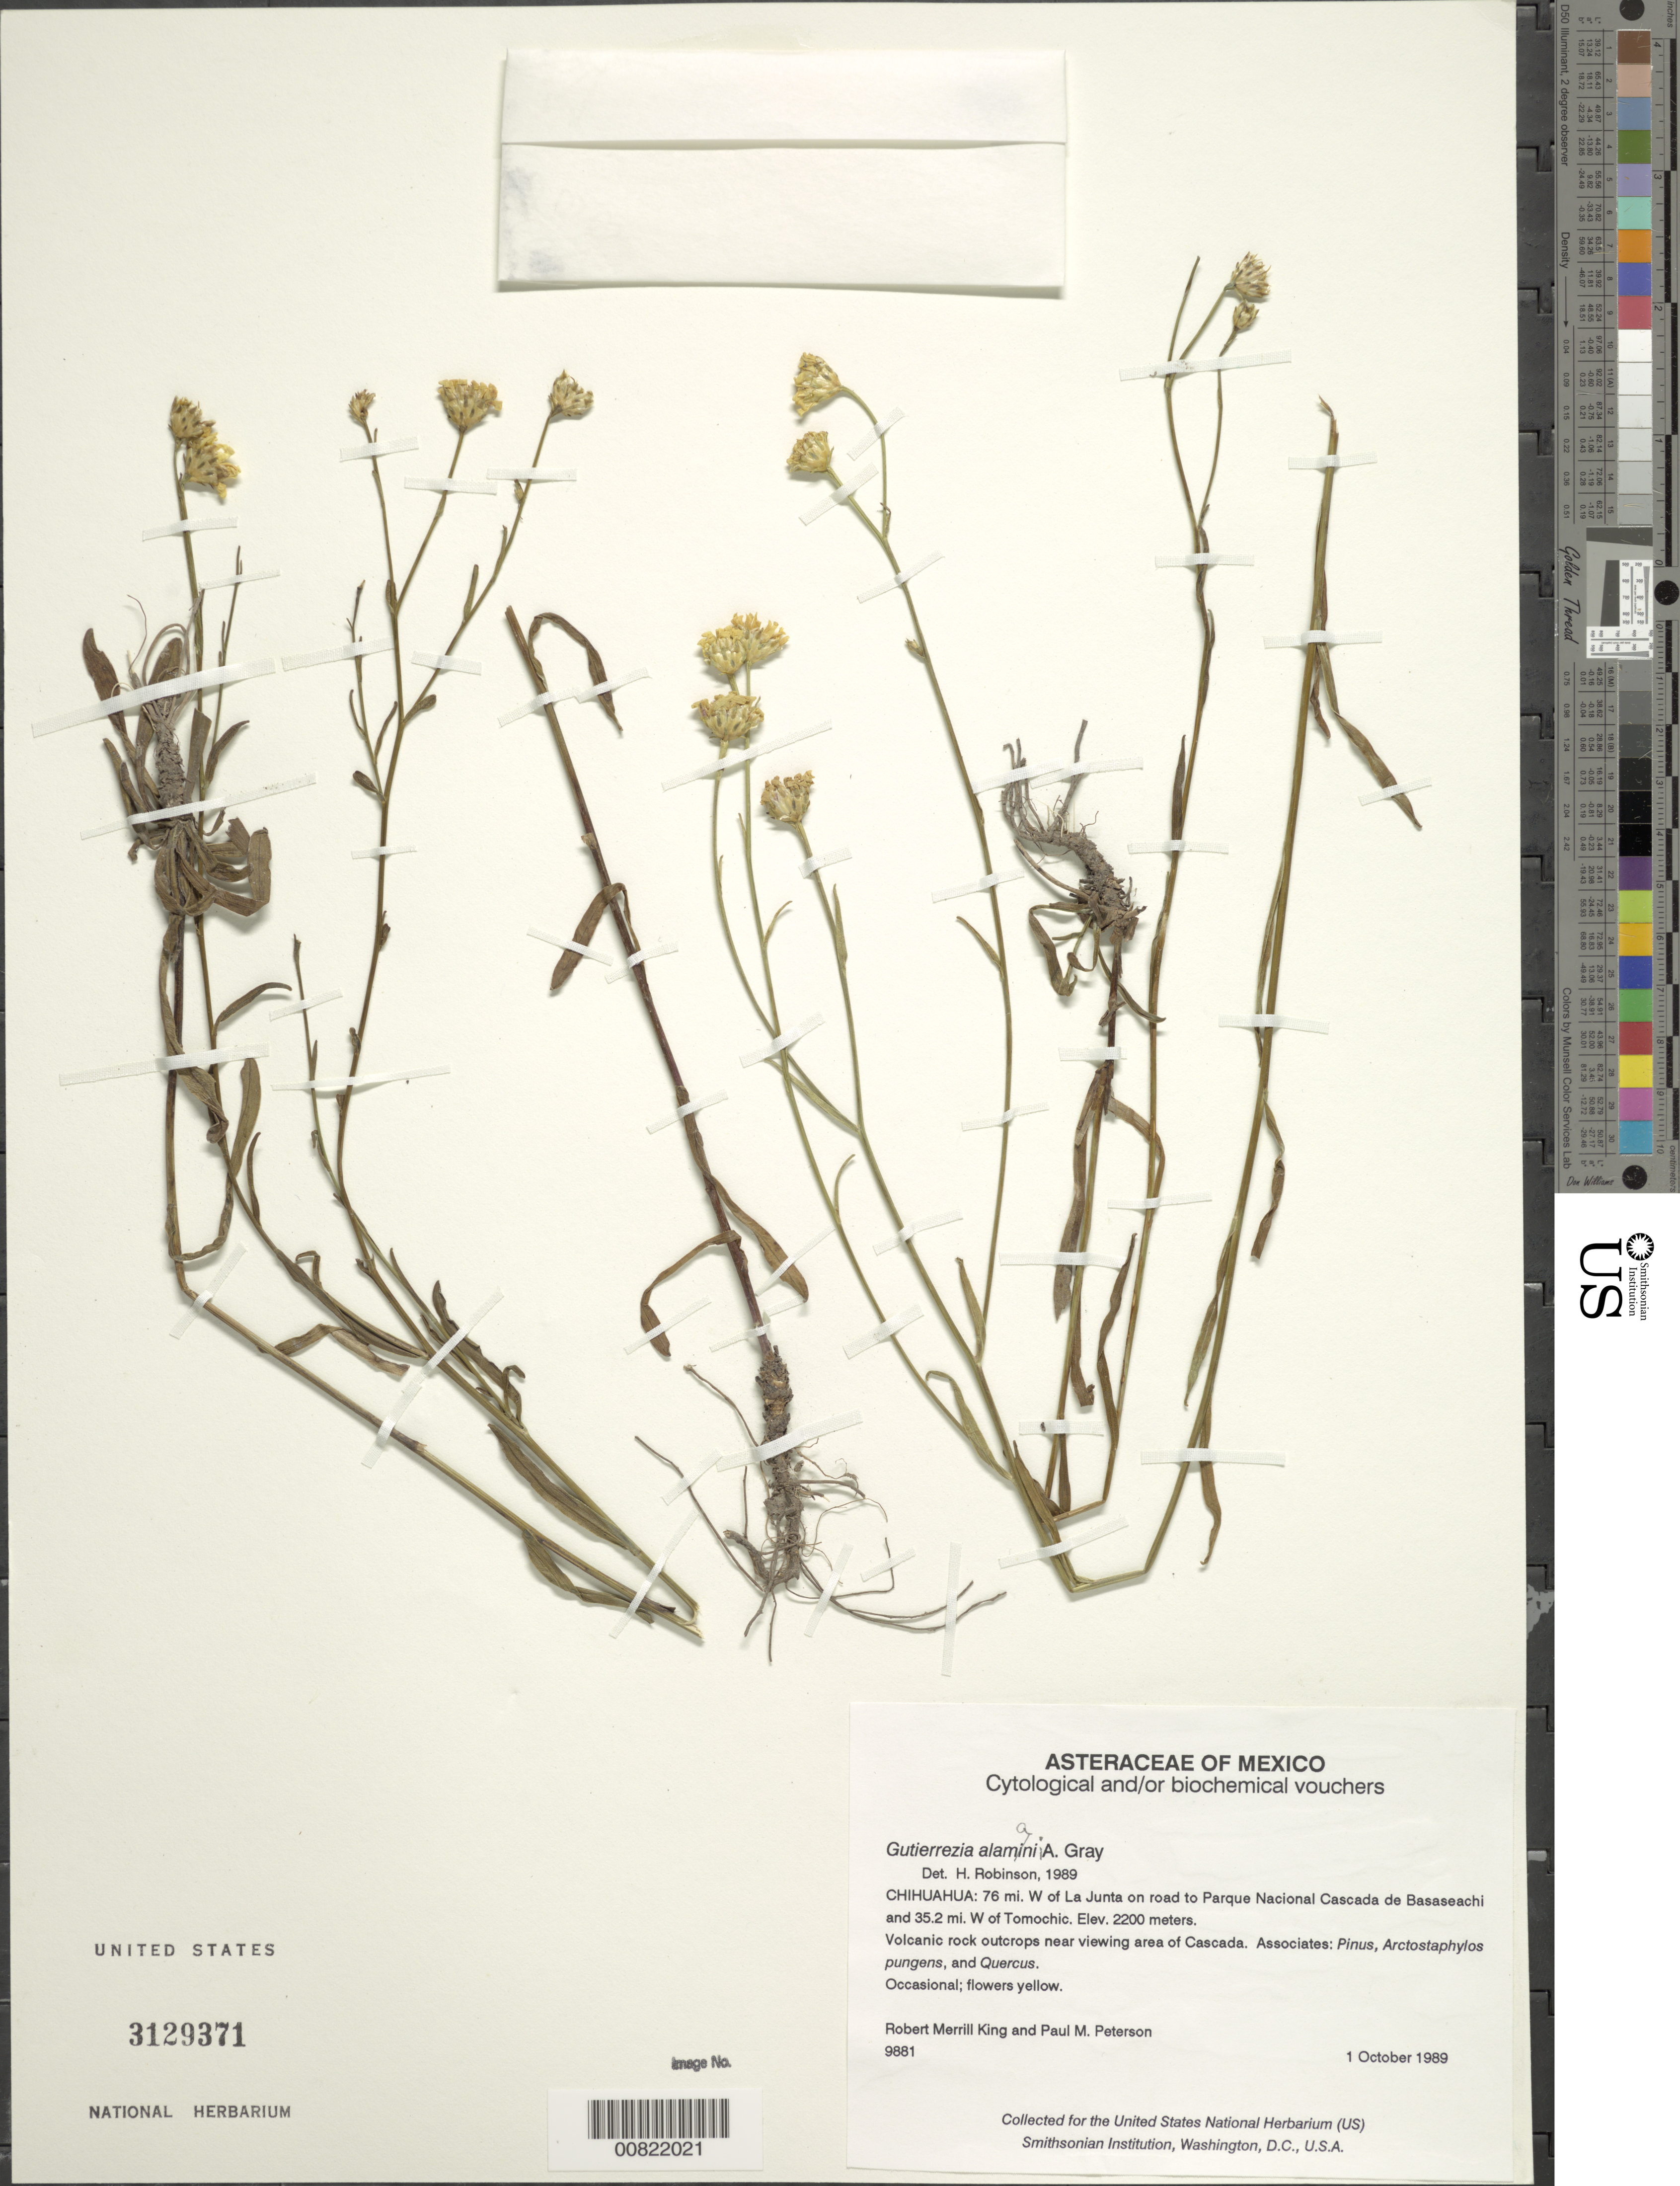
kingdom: Plantae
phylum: Tracheophyta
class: Magnoliopsida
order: Asterales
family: Asteraceae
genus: Gutierrezia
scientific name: Gutierrezia alamanii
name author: A. Gray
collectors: R. M. King & P. M. Peterson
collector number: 9881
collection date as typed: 01 Oct 1989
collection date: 1989-10-01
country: Mexico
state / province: Chihuahua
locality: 76 mi. W of La Junta on road to Parque Nacional Cascada de Basaseachic and 35.2 mi. W of Tomochic. Near viewing area of Cascada.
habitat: Volcanic rock outcrops. Associates: Pinus, Arctostaphylos pungens, and Quercus.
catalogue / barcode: US 3129371